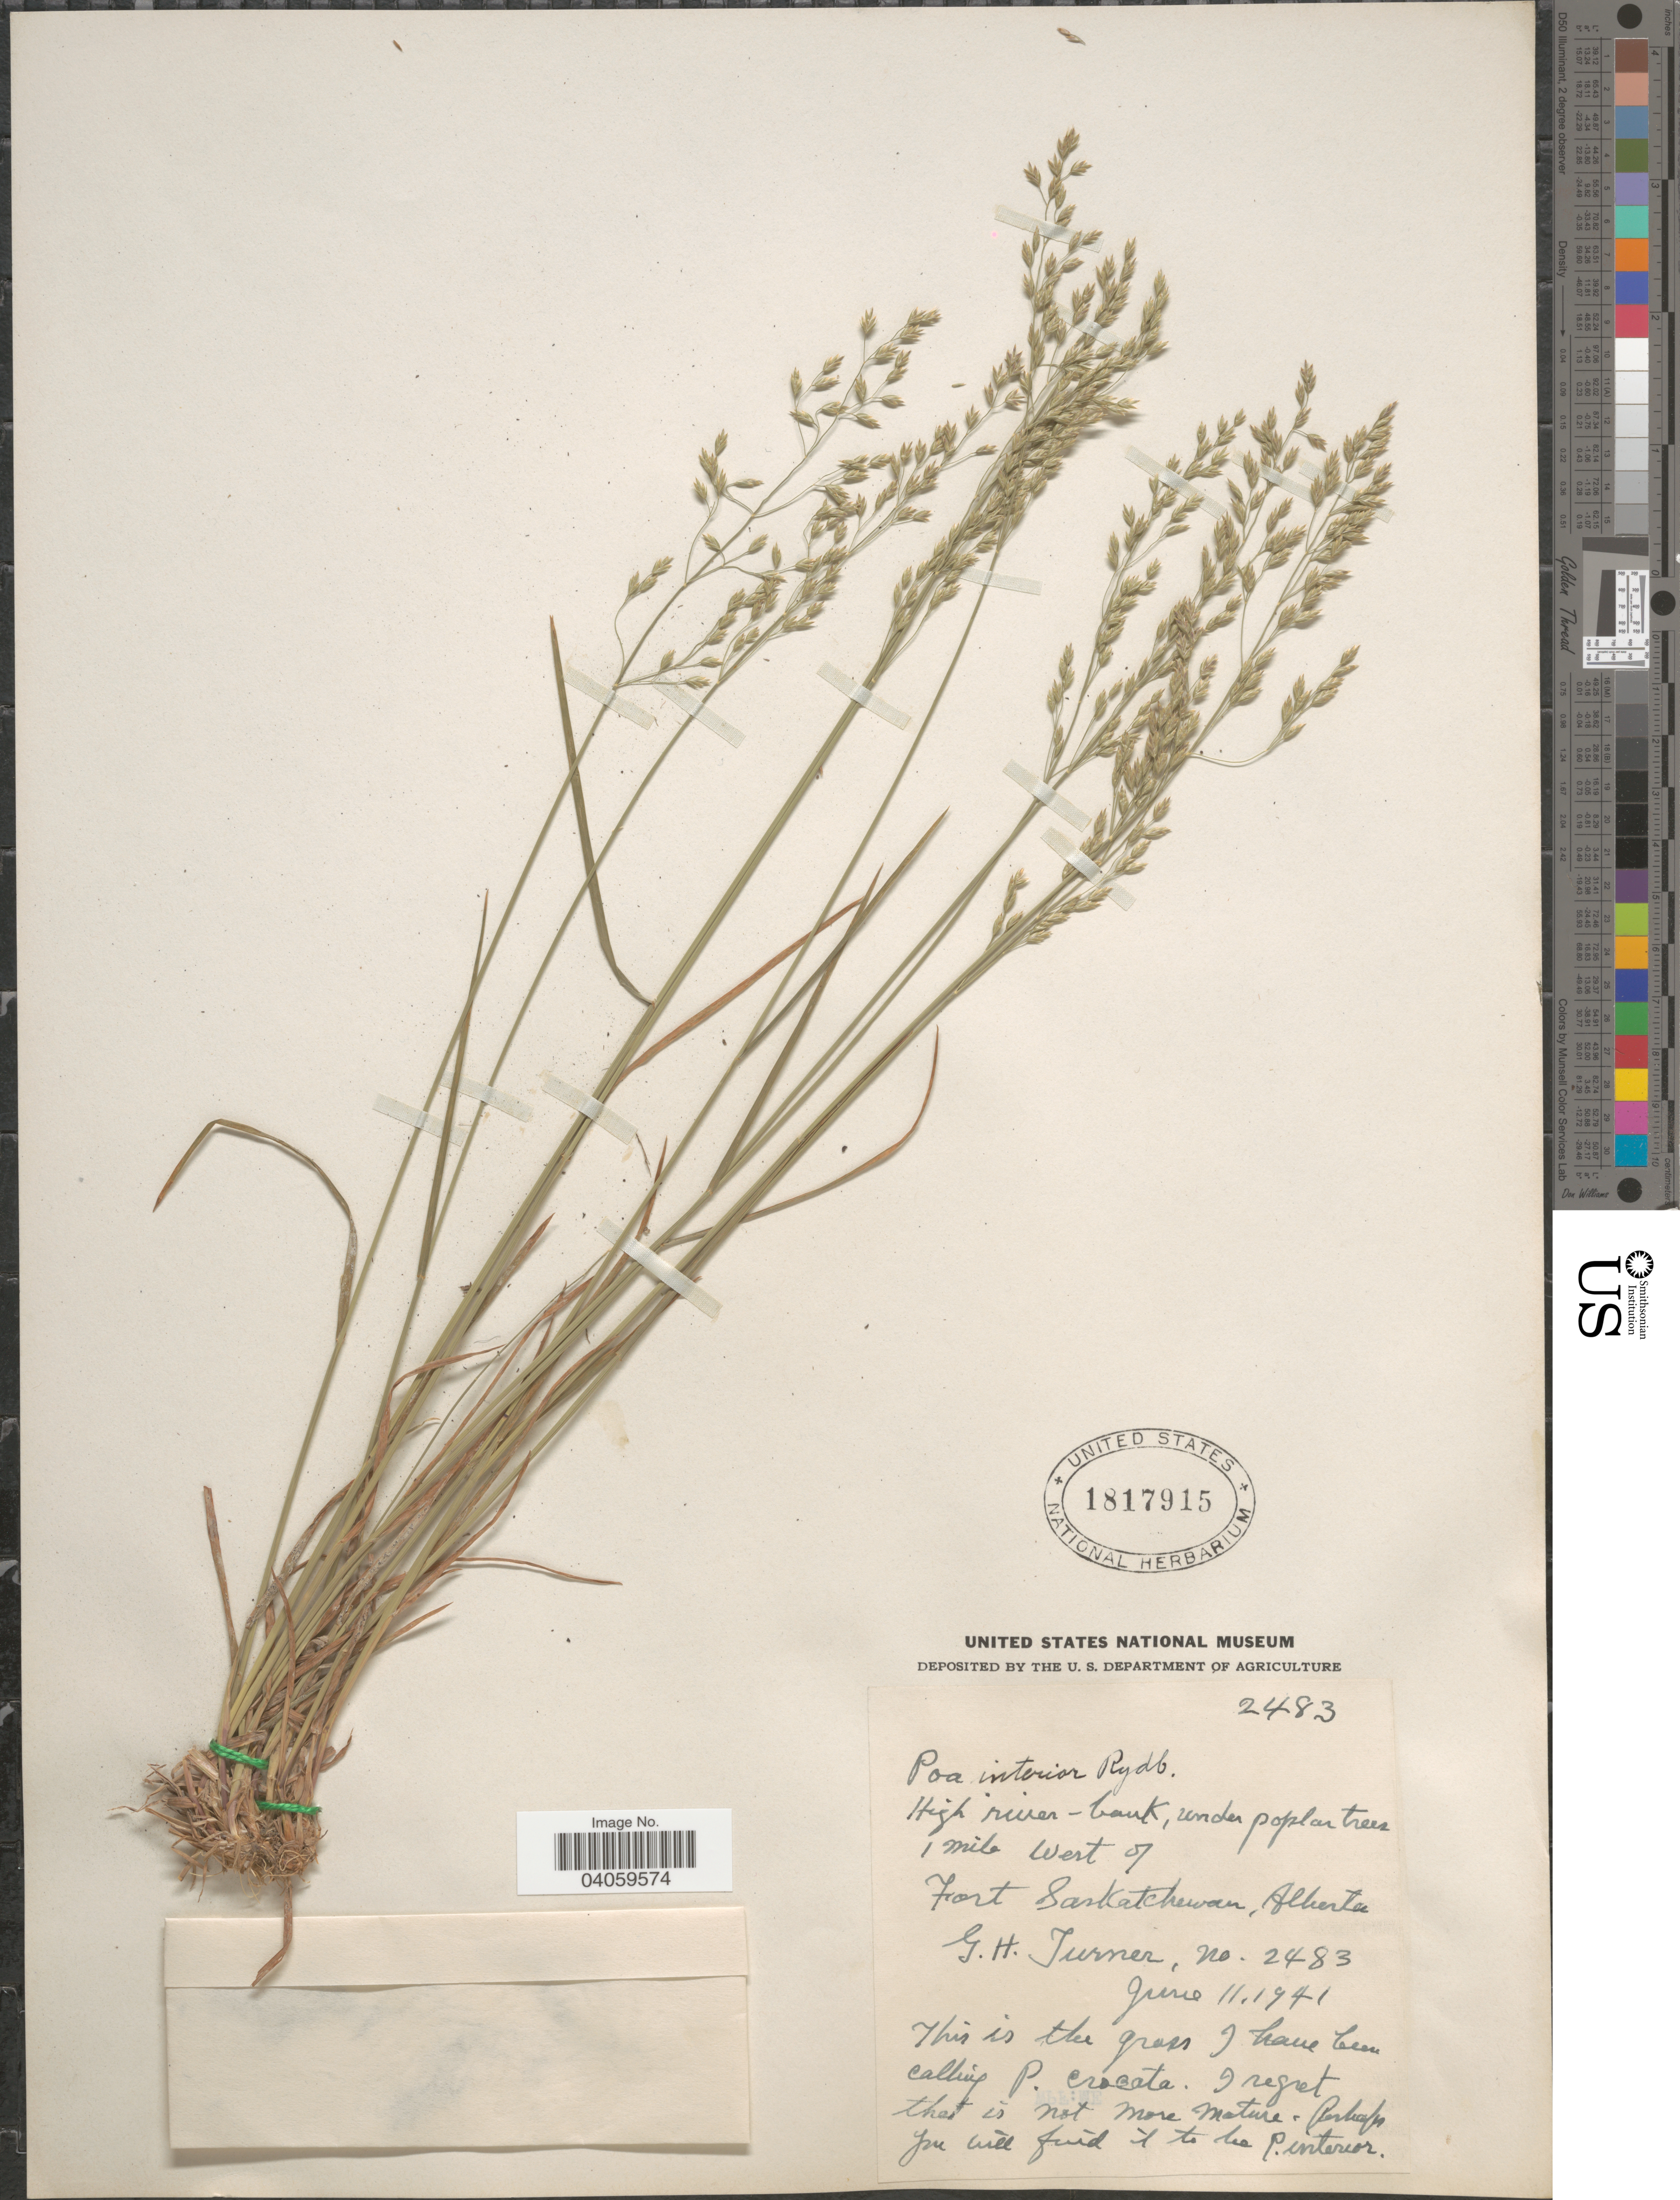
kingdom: Plantae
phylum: Tracheophyta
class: Liliopsida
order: Poales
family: Poaceae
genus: Poa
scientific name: Poa interior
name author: Rydb.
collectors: G. H. Turner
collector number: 2483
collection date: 1941-06-11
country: Canada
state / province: Alberta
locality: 1 mile west of Fort Saskatchewan.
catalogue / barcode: US 1817915